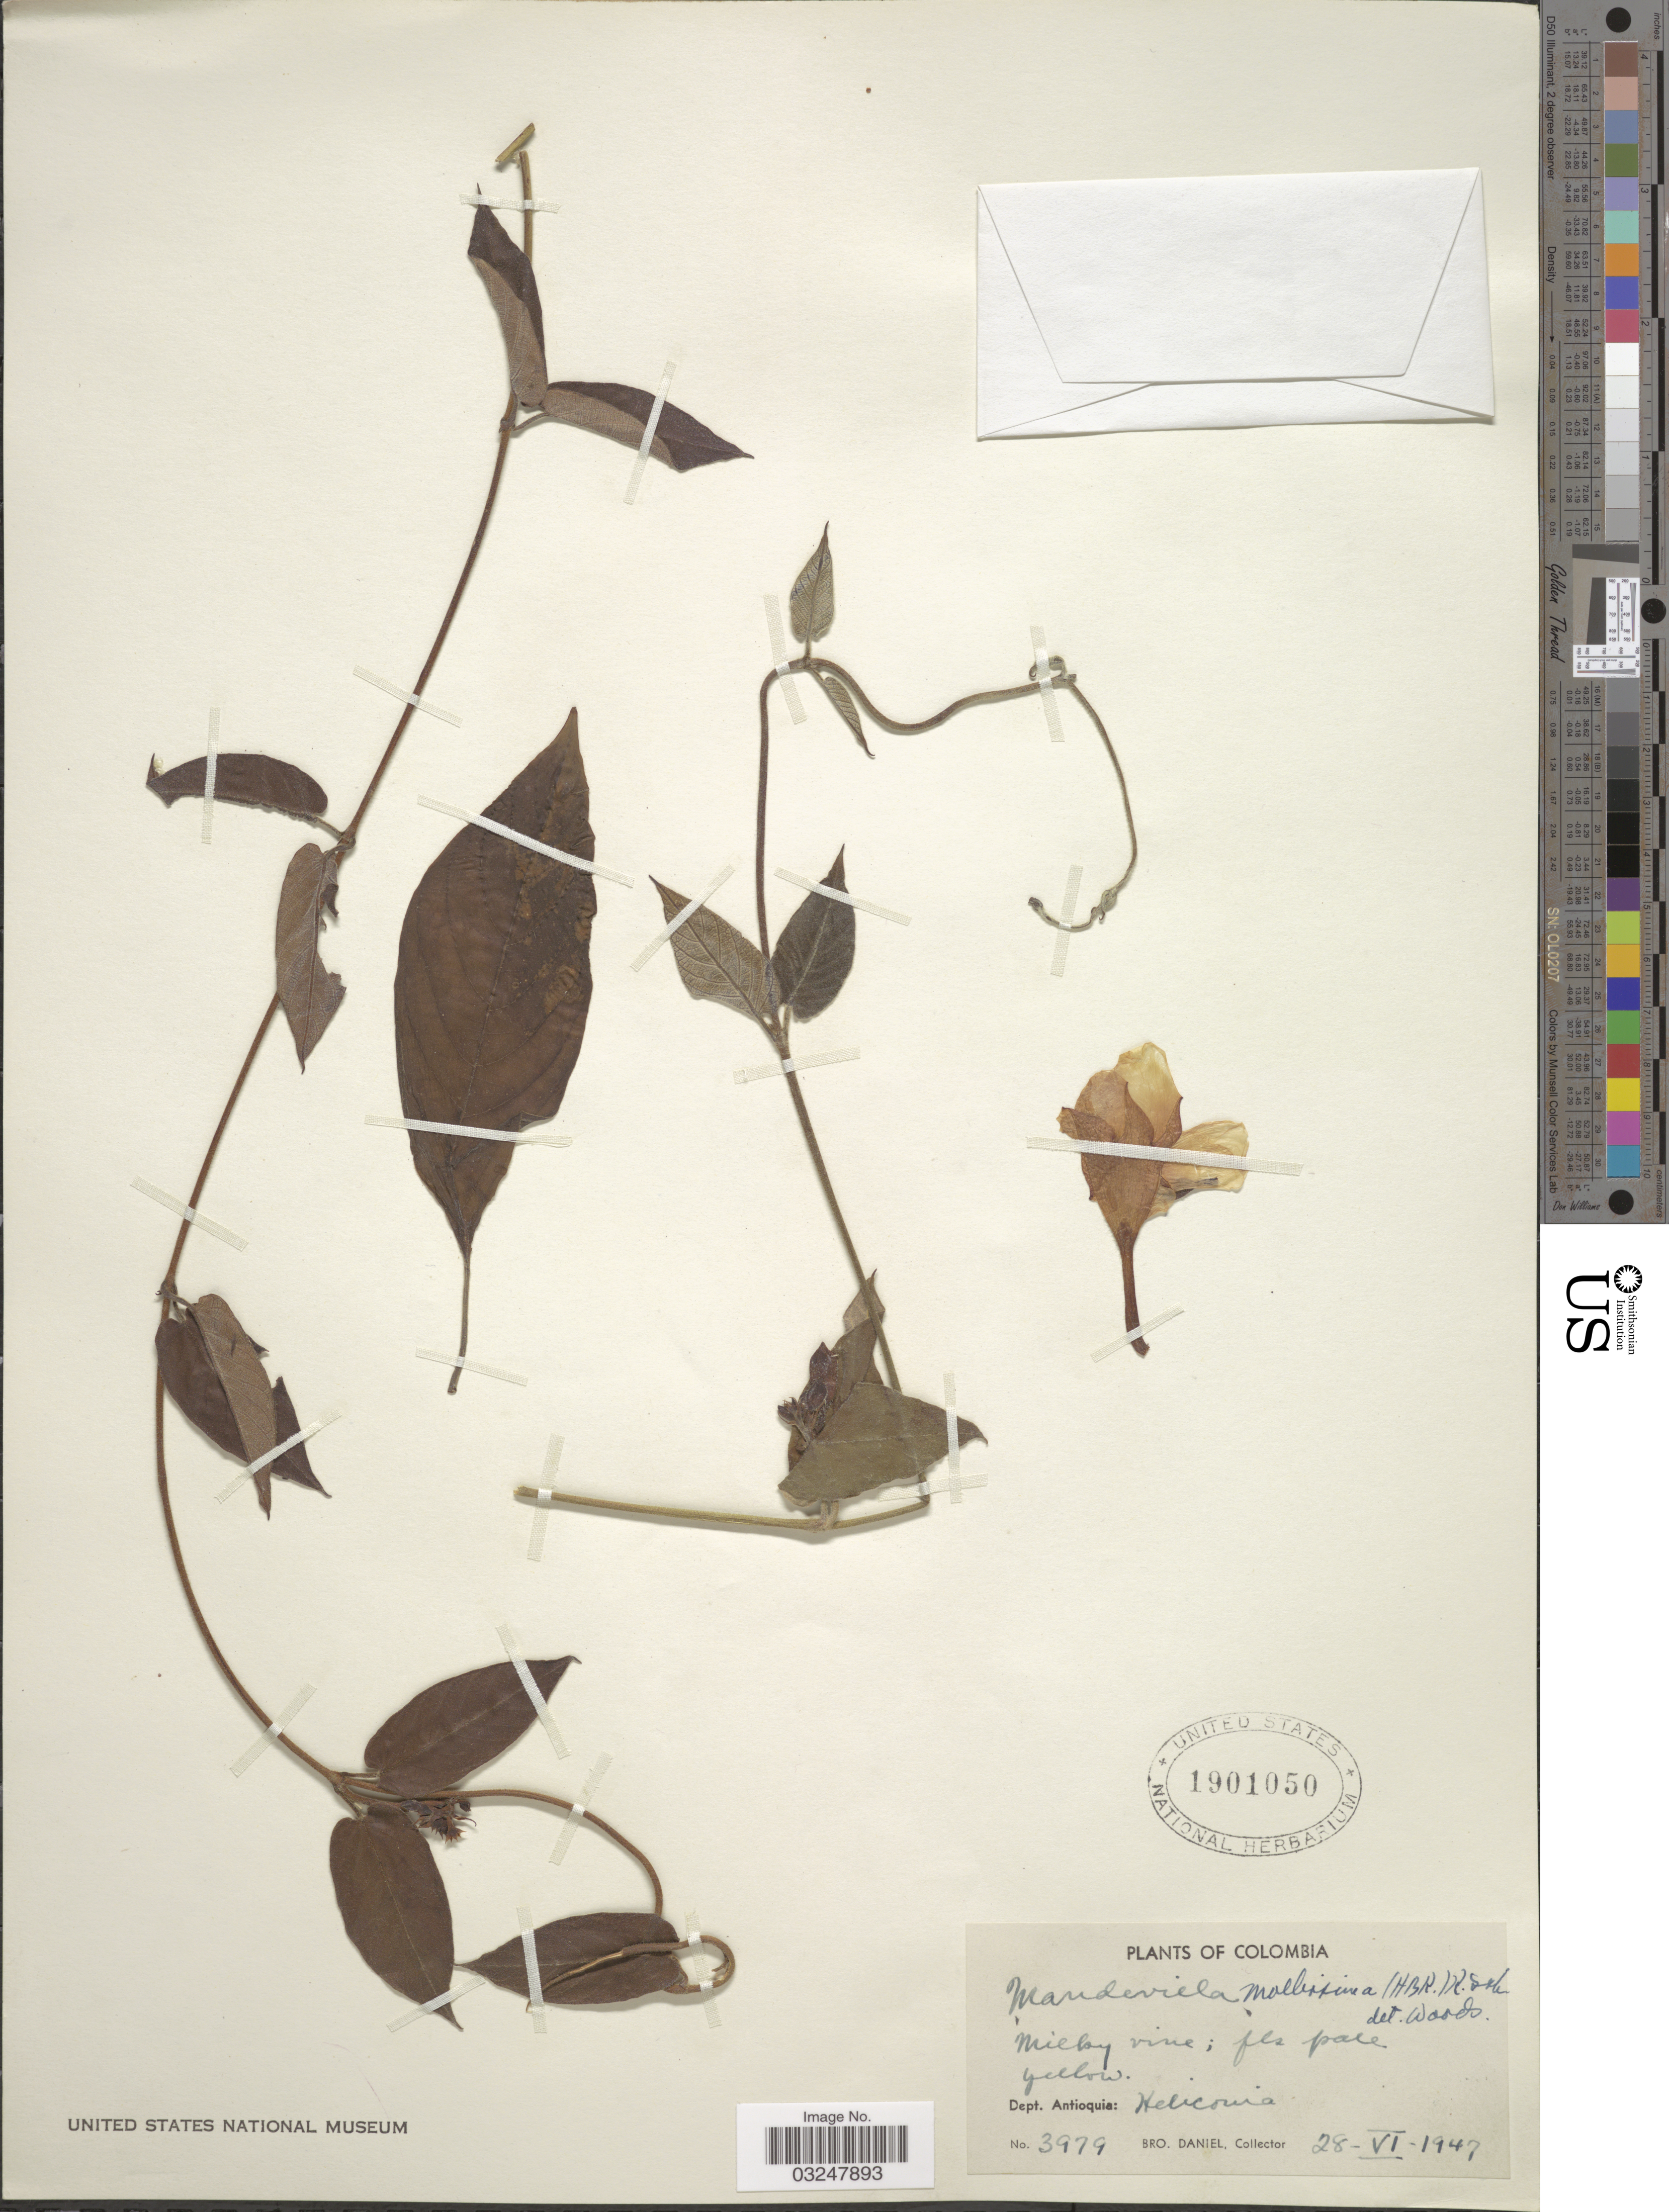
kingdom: Plantae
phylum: Tracheophyta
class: Magnoliopsida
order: Gentianales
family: Apocynaceae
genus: Mandevilla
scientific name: Mandevilla mollissima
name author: (Kunth) K. Schum.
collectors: Bro. Daniel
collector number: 3979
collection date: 1947-06-28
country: Colombia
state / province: Antioquia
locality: Dept. Antioquia: Helicona.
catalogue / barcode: US 1901050